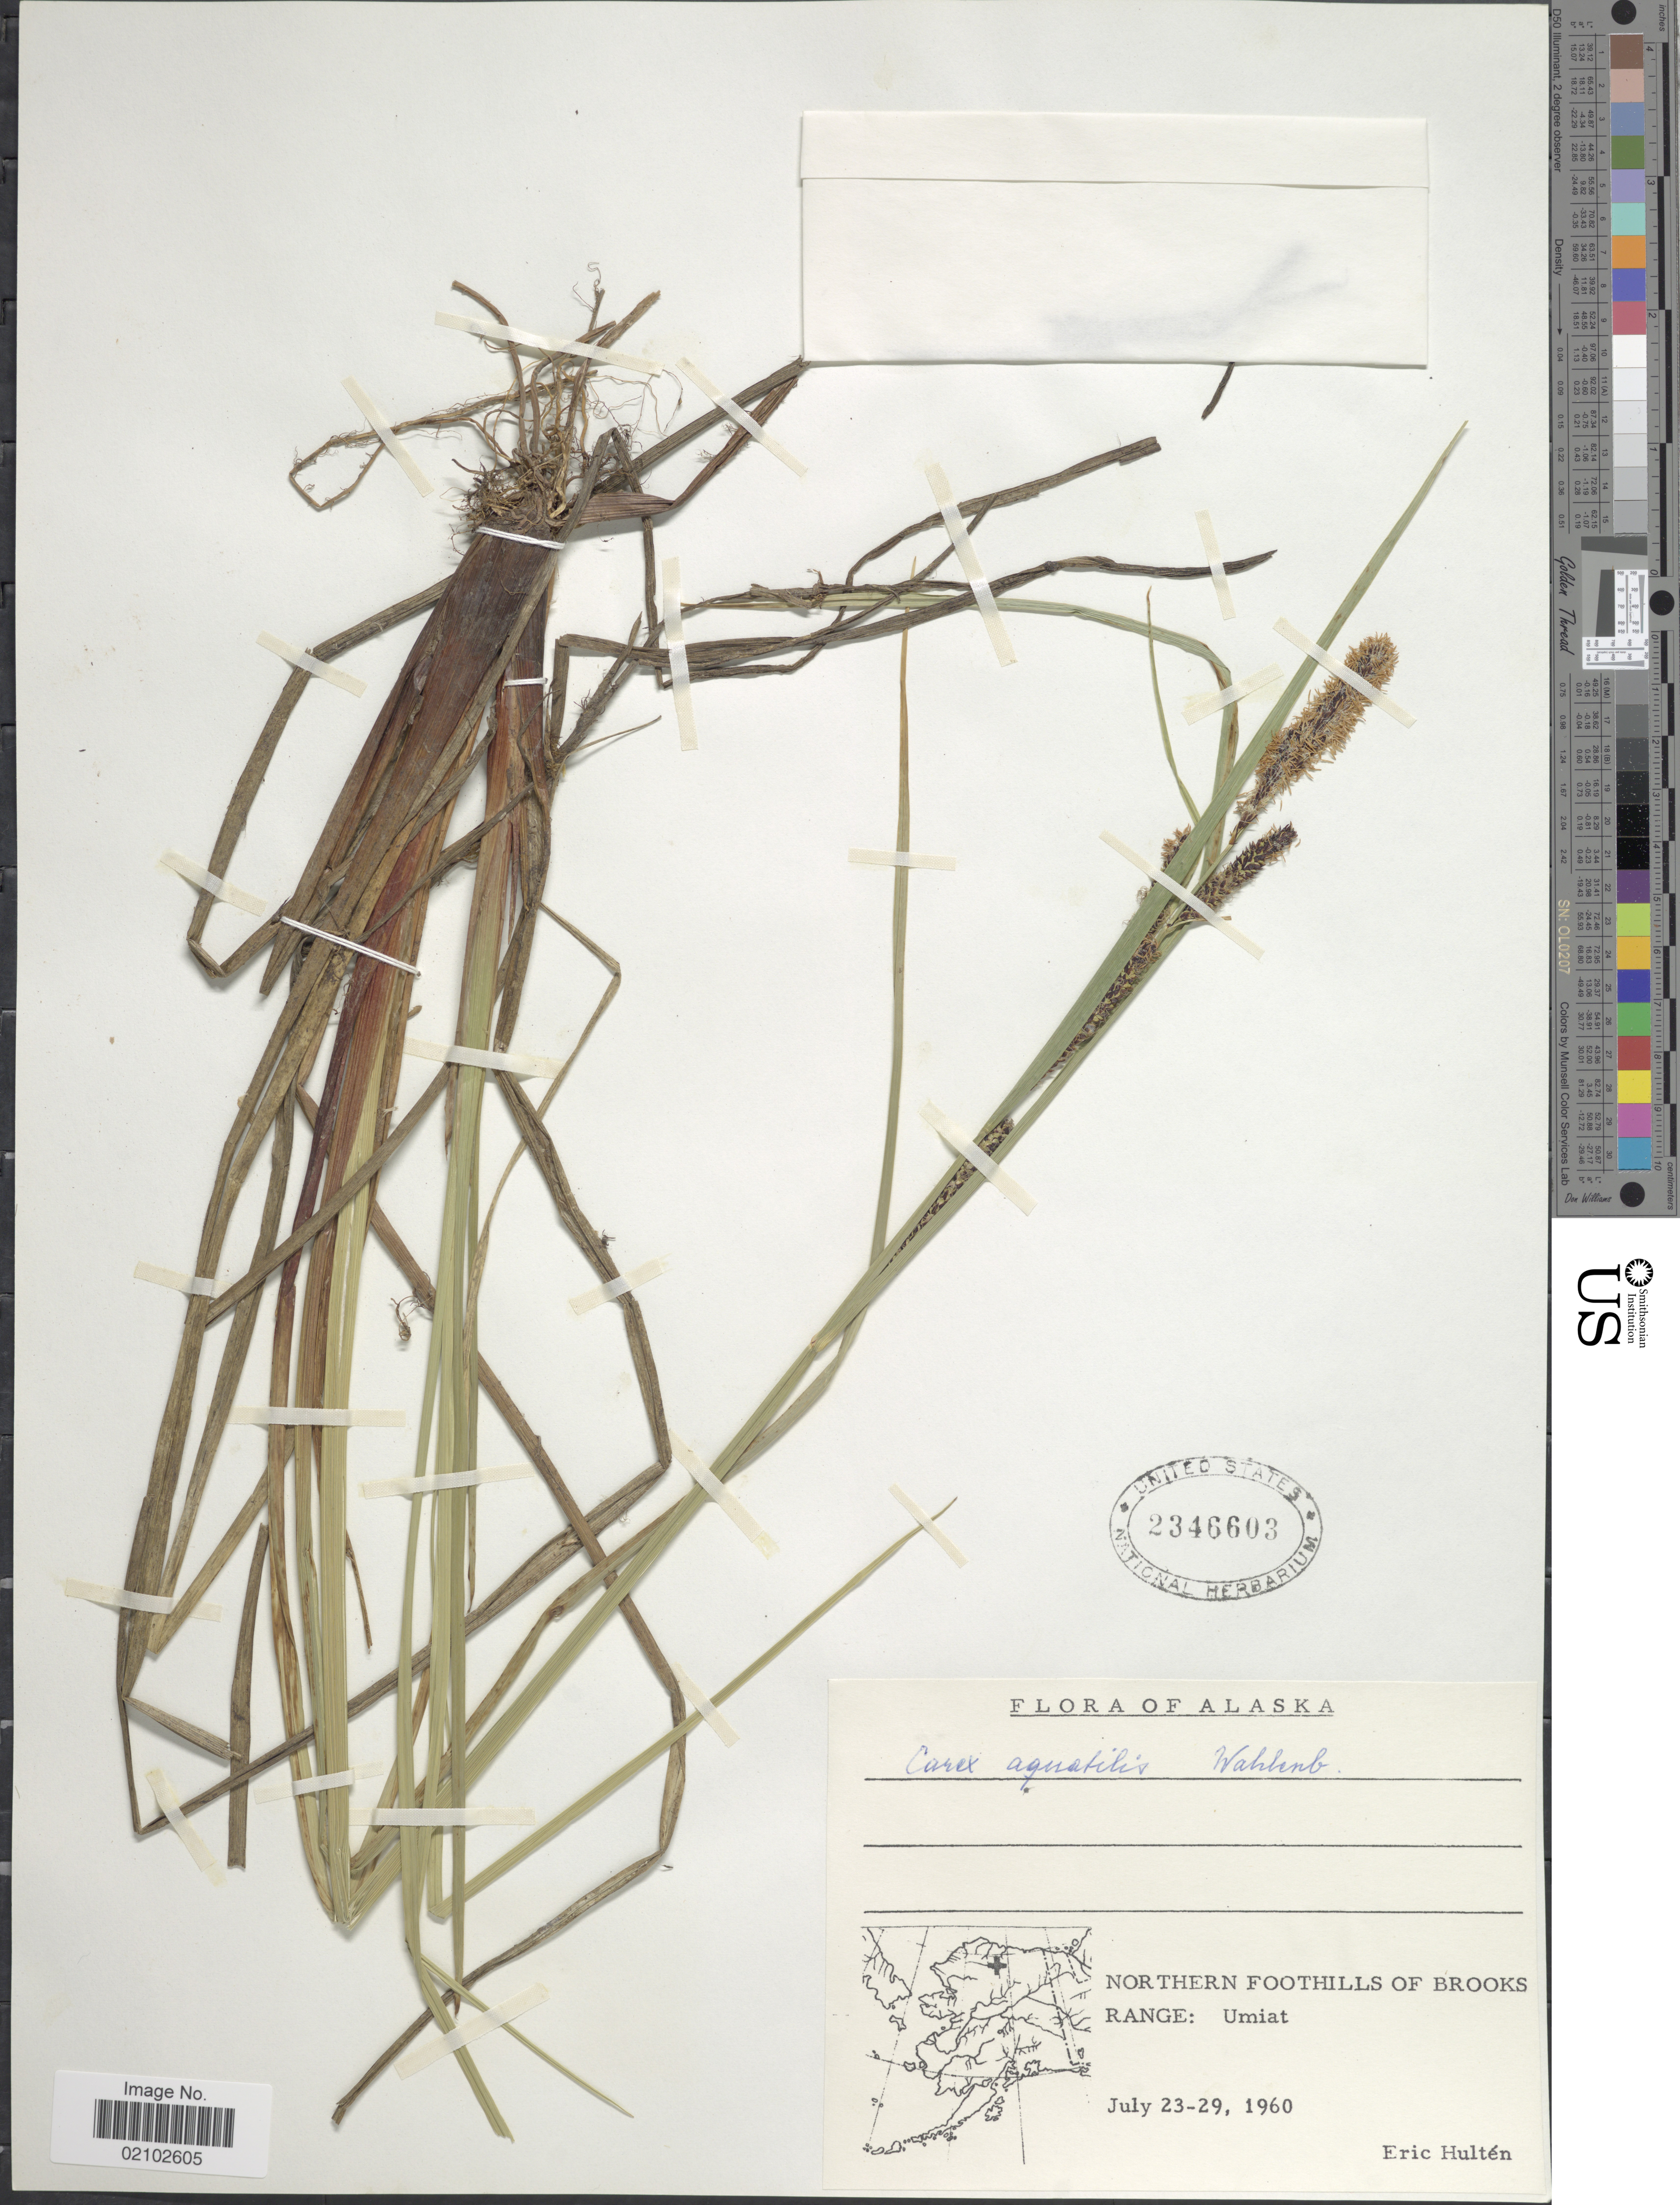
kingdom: Plantae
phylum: Tracheophyta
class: Liliopsida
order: Poales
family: Cyperaceae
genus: Carex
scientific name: Carex aquatilis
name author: Wahlenb.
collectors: E. G. Hultén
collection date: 1960-07-23/1960-07-29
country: United States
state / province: Alaska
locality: Northern Foothills of Brooks Range: Umiat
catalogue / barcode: US 2346603